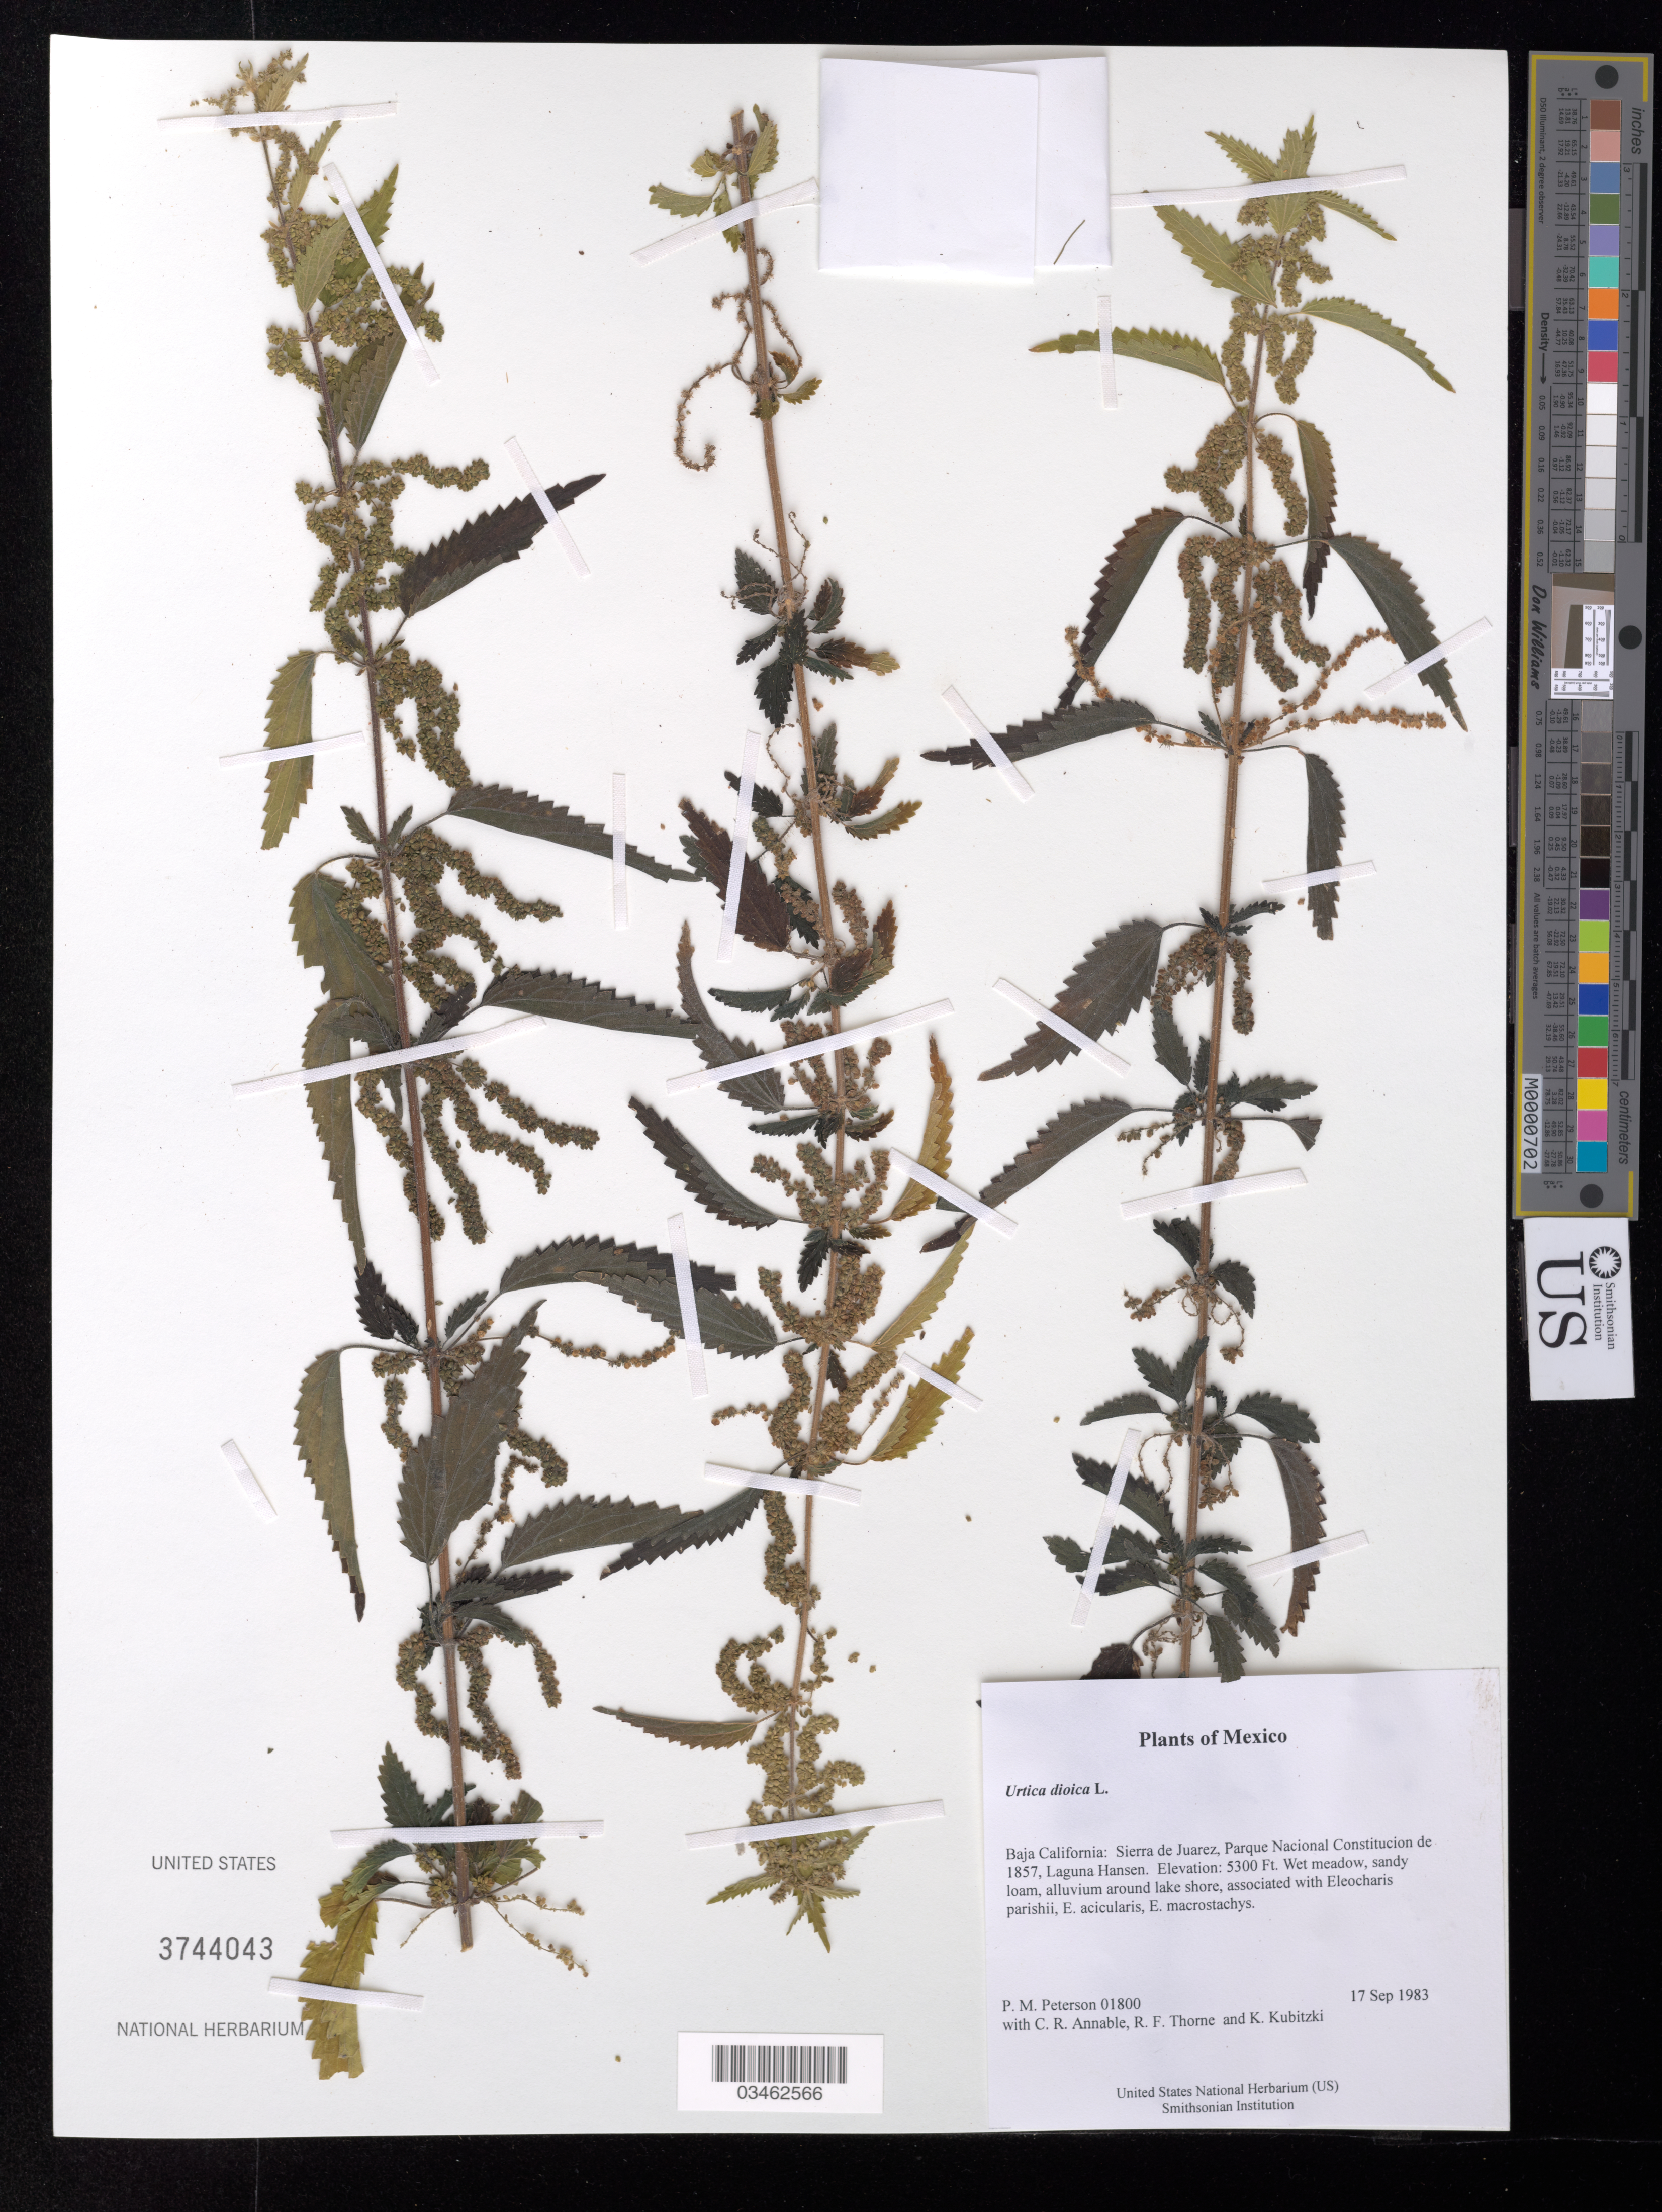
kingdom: Plantae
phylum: Tracheophyta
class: Magnoliopsida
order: Rosales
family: Urticaceae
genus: Urtica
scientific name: Urtica dioica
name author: L.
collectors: P. M. Peterson, C. R. Annable, R. F. Thorne & K. Kubitzki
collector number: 01800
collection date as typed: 17 Sep 1983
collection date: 1983-09-17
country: Mexico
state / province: Baja California Norte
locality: Sierra de Juarez, Parque Nacional Constitucion de 1857, Laguna Hansen.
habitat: Wet meadow, sandy loam, alluvium around lake shore, associated with Eleocharis parishii, E. acicularis, E. macrostachys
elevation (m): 1615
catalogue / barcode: US 3744043